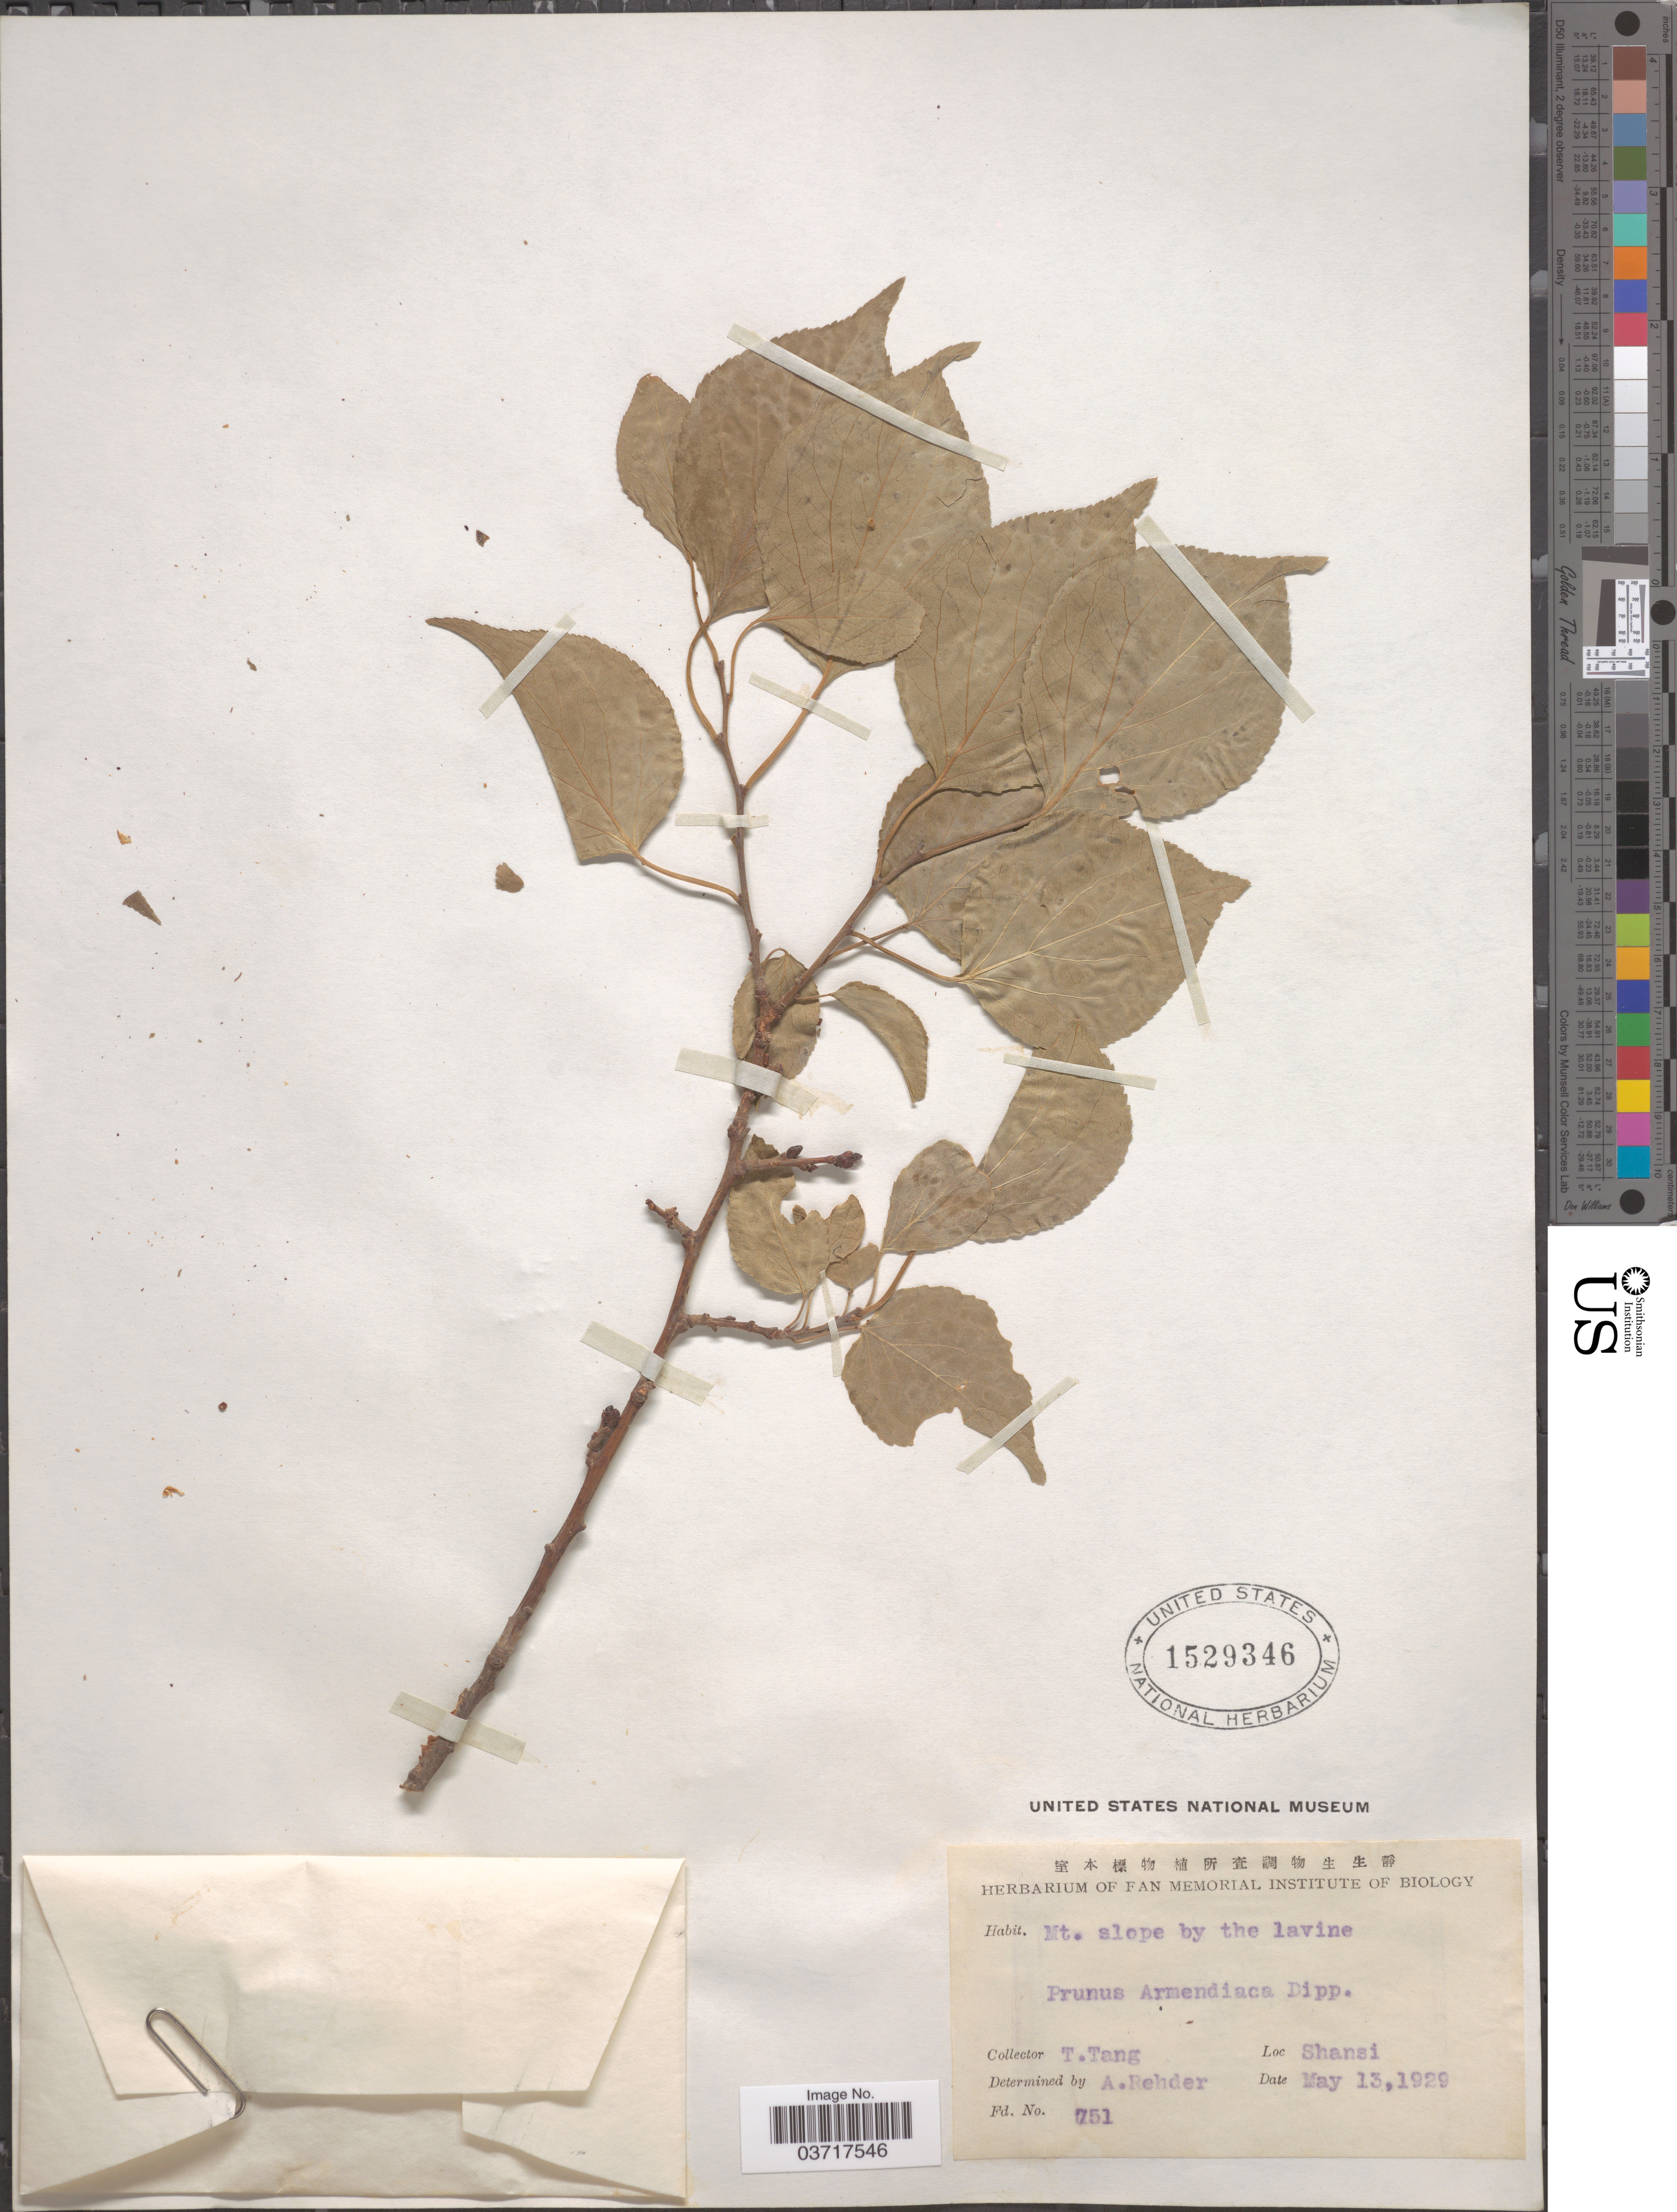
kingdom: Plantae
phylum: Tracheophyta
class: Magnoliopsida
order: Rosales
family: Rosaceae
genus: Prunus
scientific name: Prunus armeniaca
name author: L.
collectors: T. Tang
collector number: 751?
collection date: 1929-05-13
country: China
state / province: Shanxi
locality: Shansi.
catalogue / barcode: US 1529346